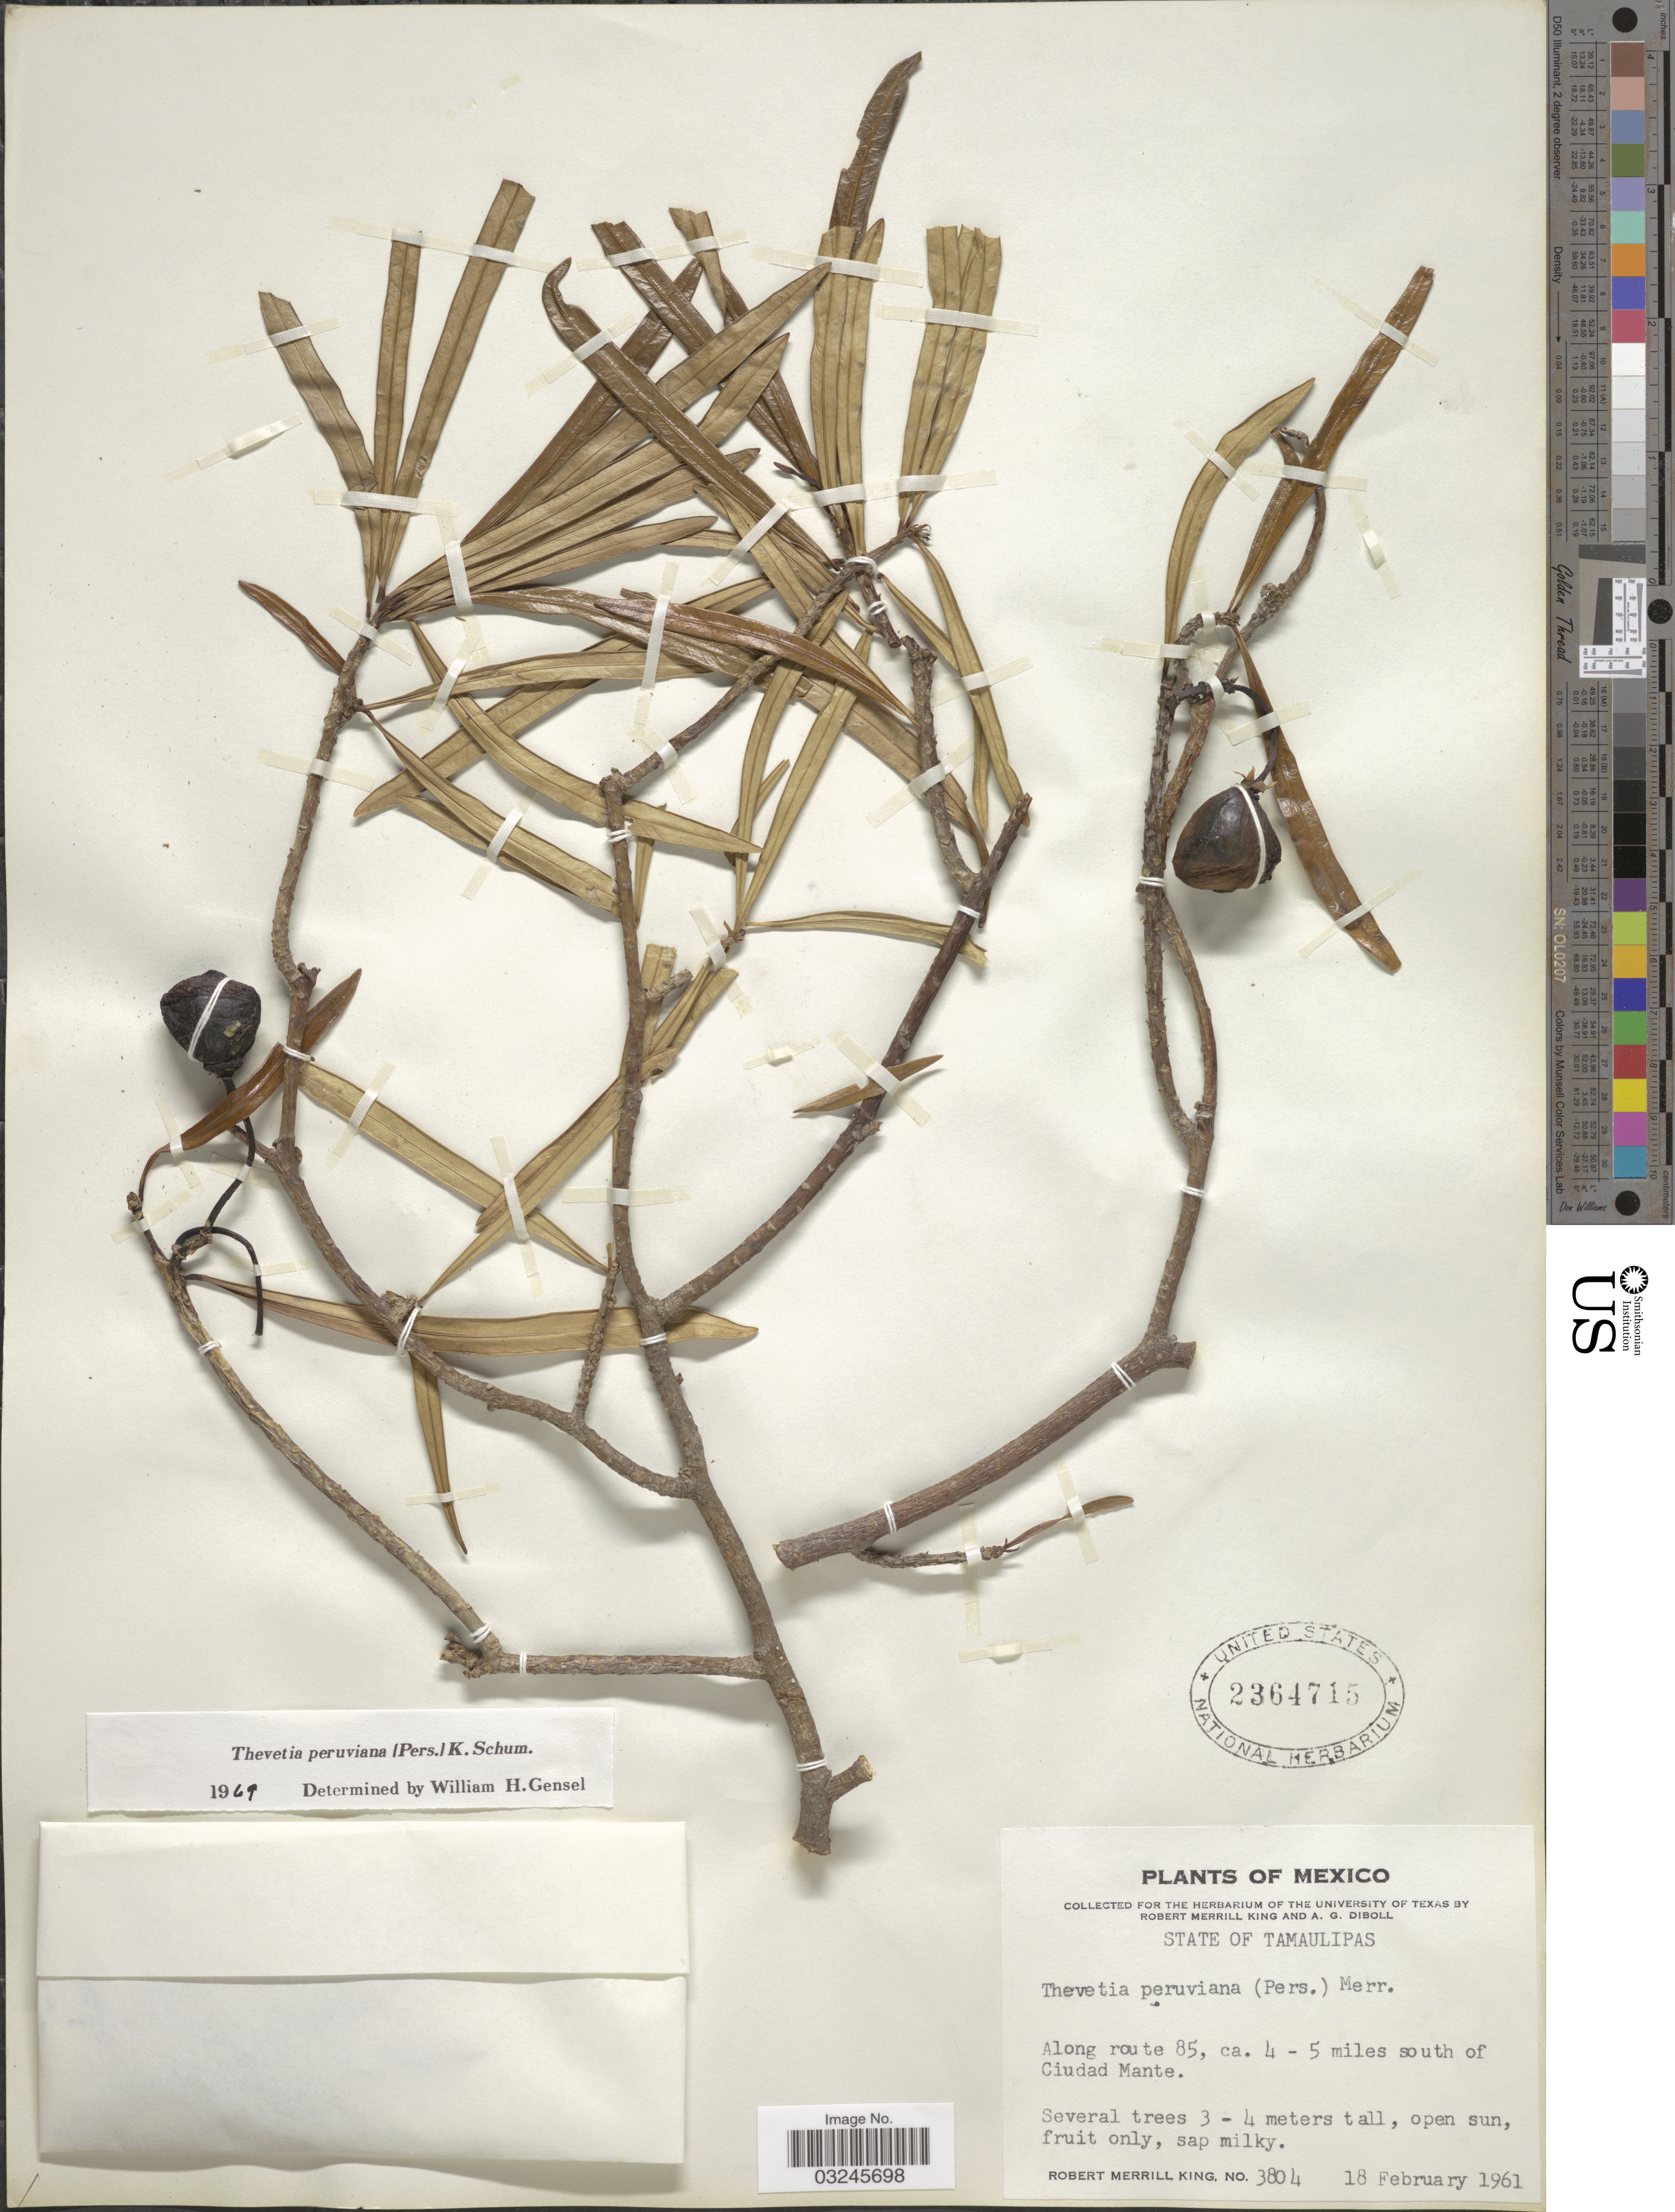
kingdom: Plantae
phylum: Tracheophyta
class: Magnoliopsida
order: Gentianales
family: Apocynaceae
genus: Thevetia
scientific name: Thevetia peruviana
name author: (Pers.) K. Schum.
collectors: R. M. King & A. Diboll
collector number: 3804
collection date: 1961-02-18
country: Mexico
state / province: Tamaulipas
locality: Along route 85, ca. 4 - 5 miles south of Ciudad Mante.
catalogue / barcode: US 2364715